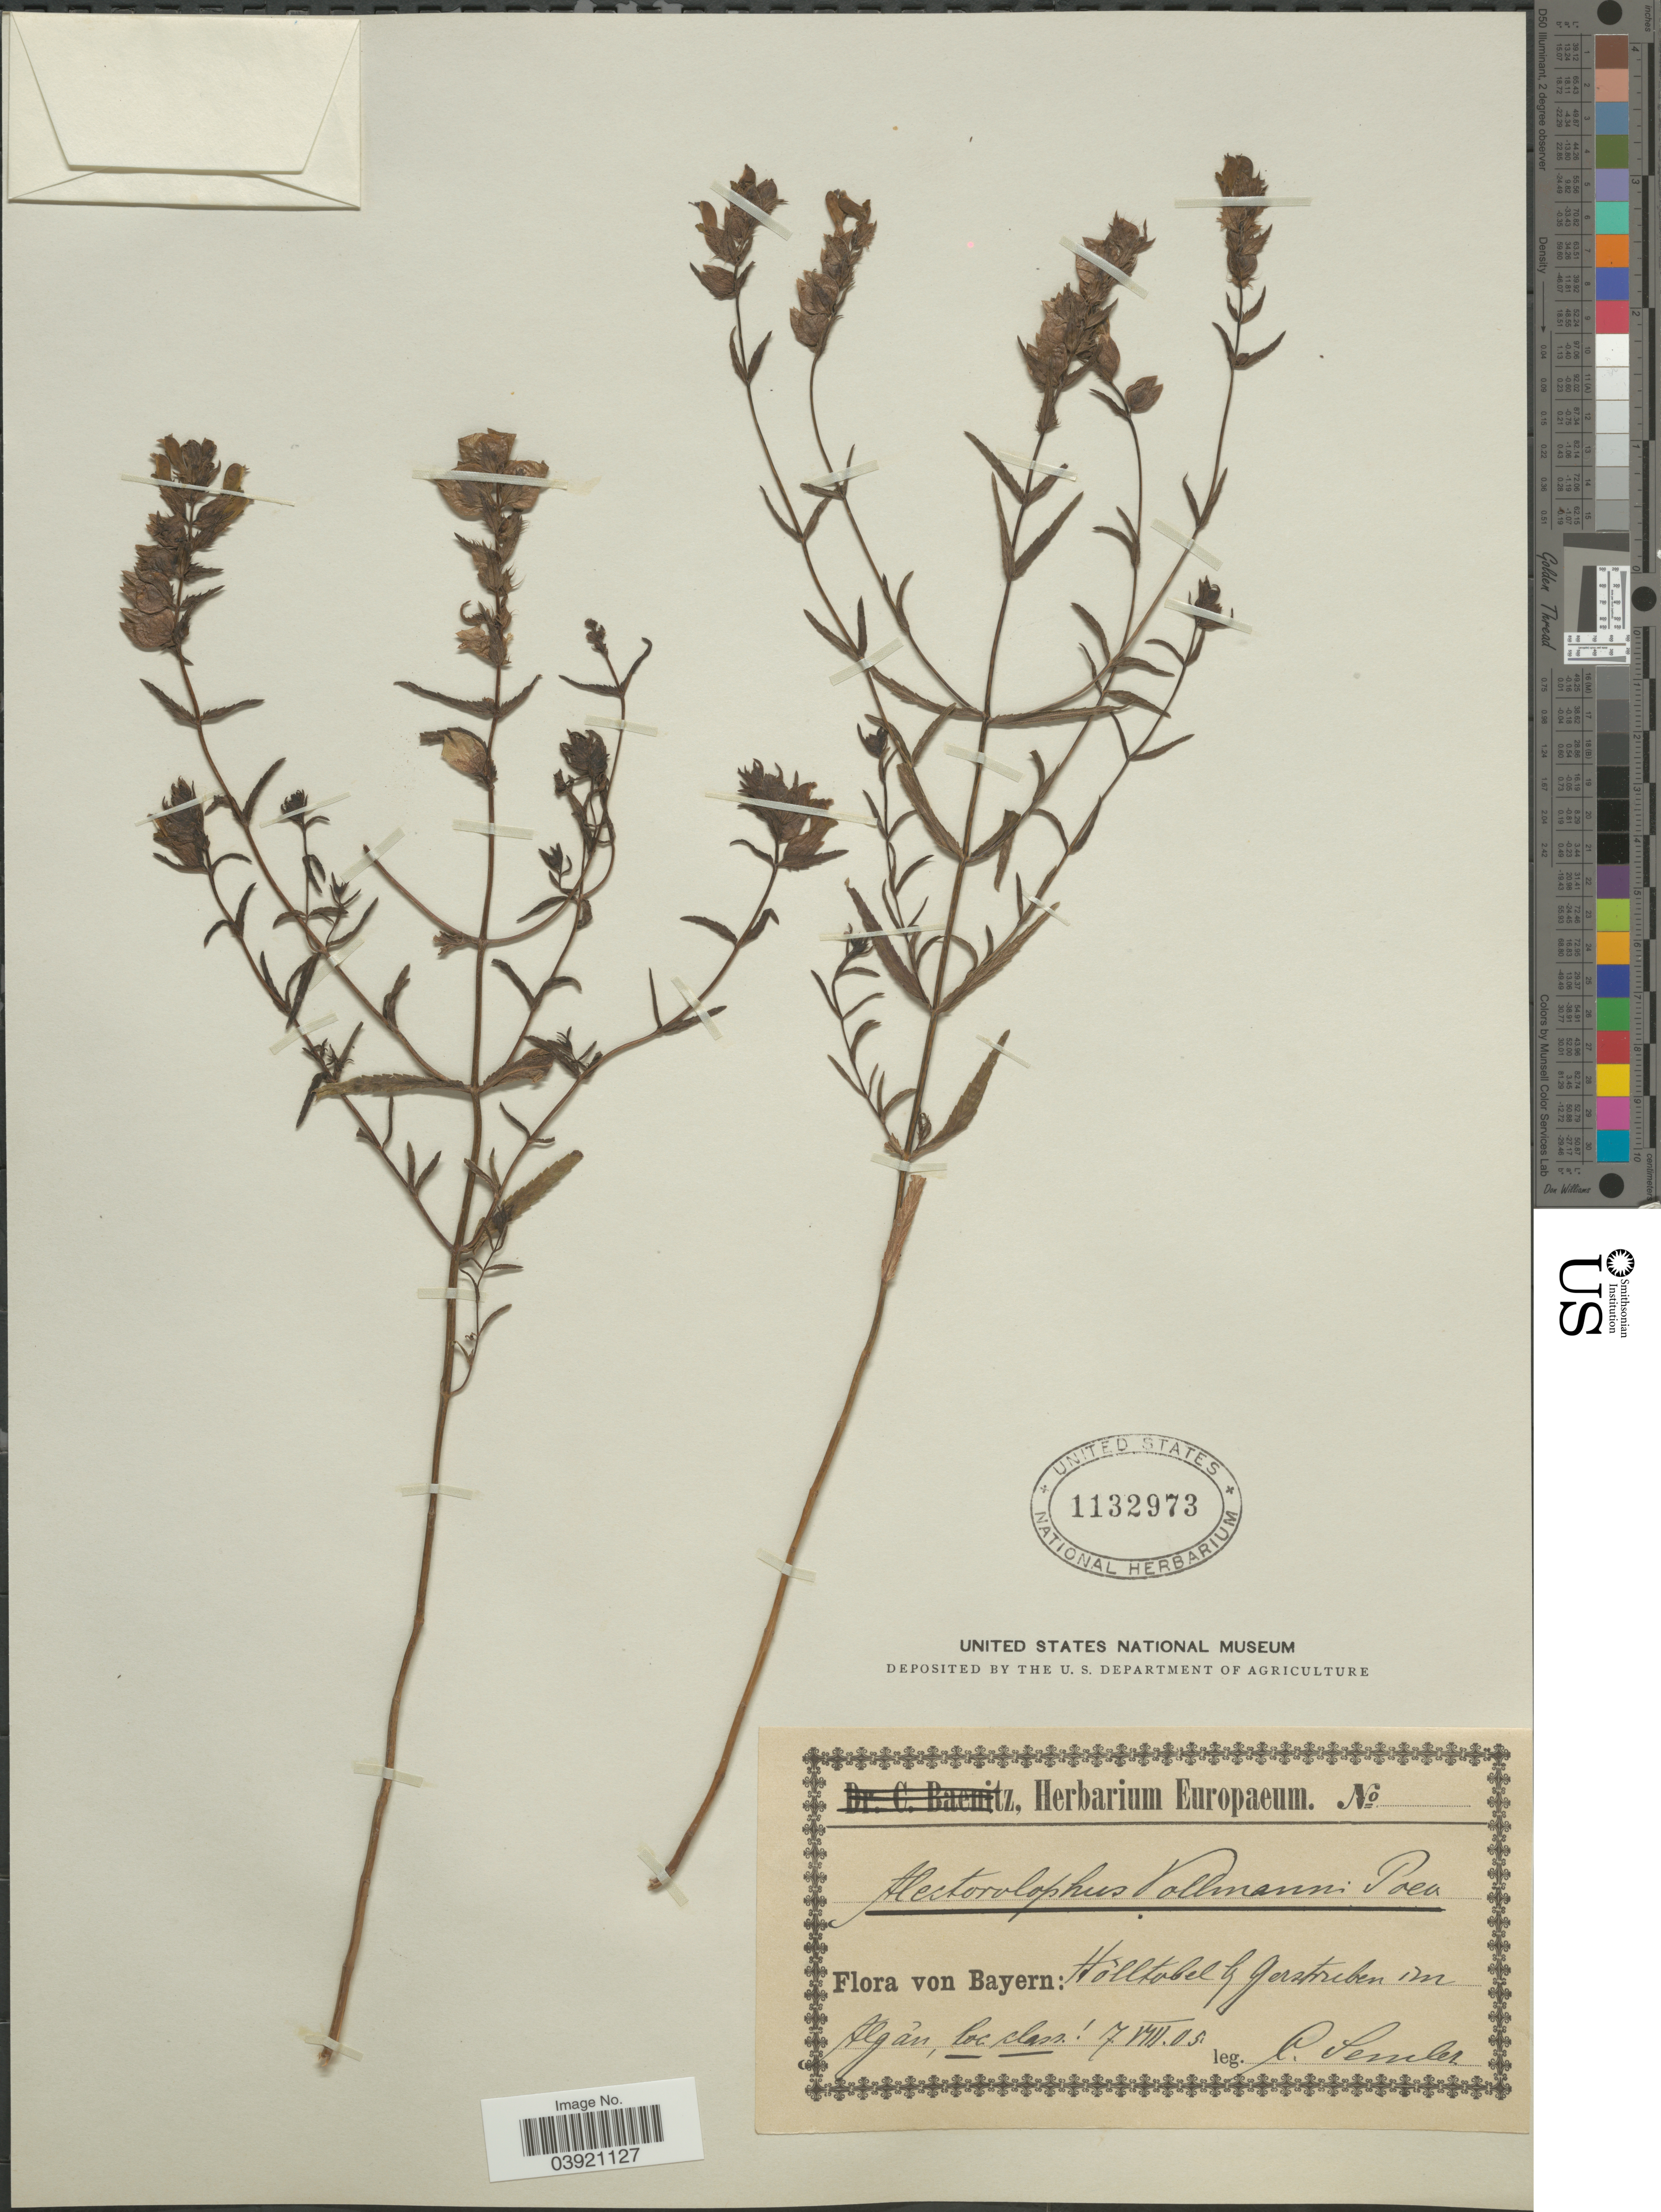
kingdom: Plantae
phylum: Tracheophyta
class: Magnoliopsida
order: Lamiales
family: Orobanchaceae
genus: Rhinanthus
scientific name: Rhinanthus vollmannii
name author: (Poeverl.) Bech.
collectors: C. Semler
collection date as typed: Transcribed d/m/y: 7/8/5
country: Germany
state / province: Bayern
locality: Hòlltobel b/ Gerstruben im Algâu, loc class.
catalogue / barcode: US 1132973